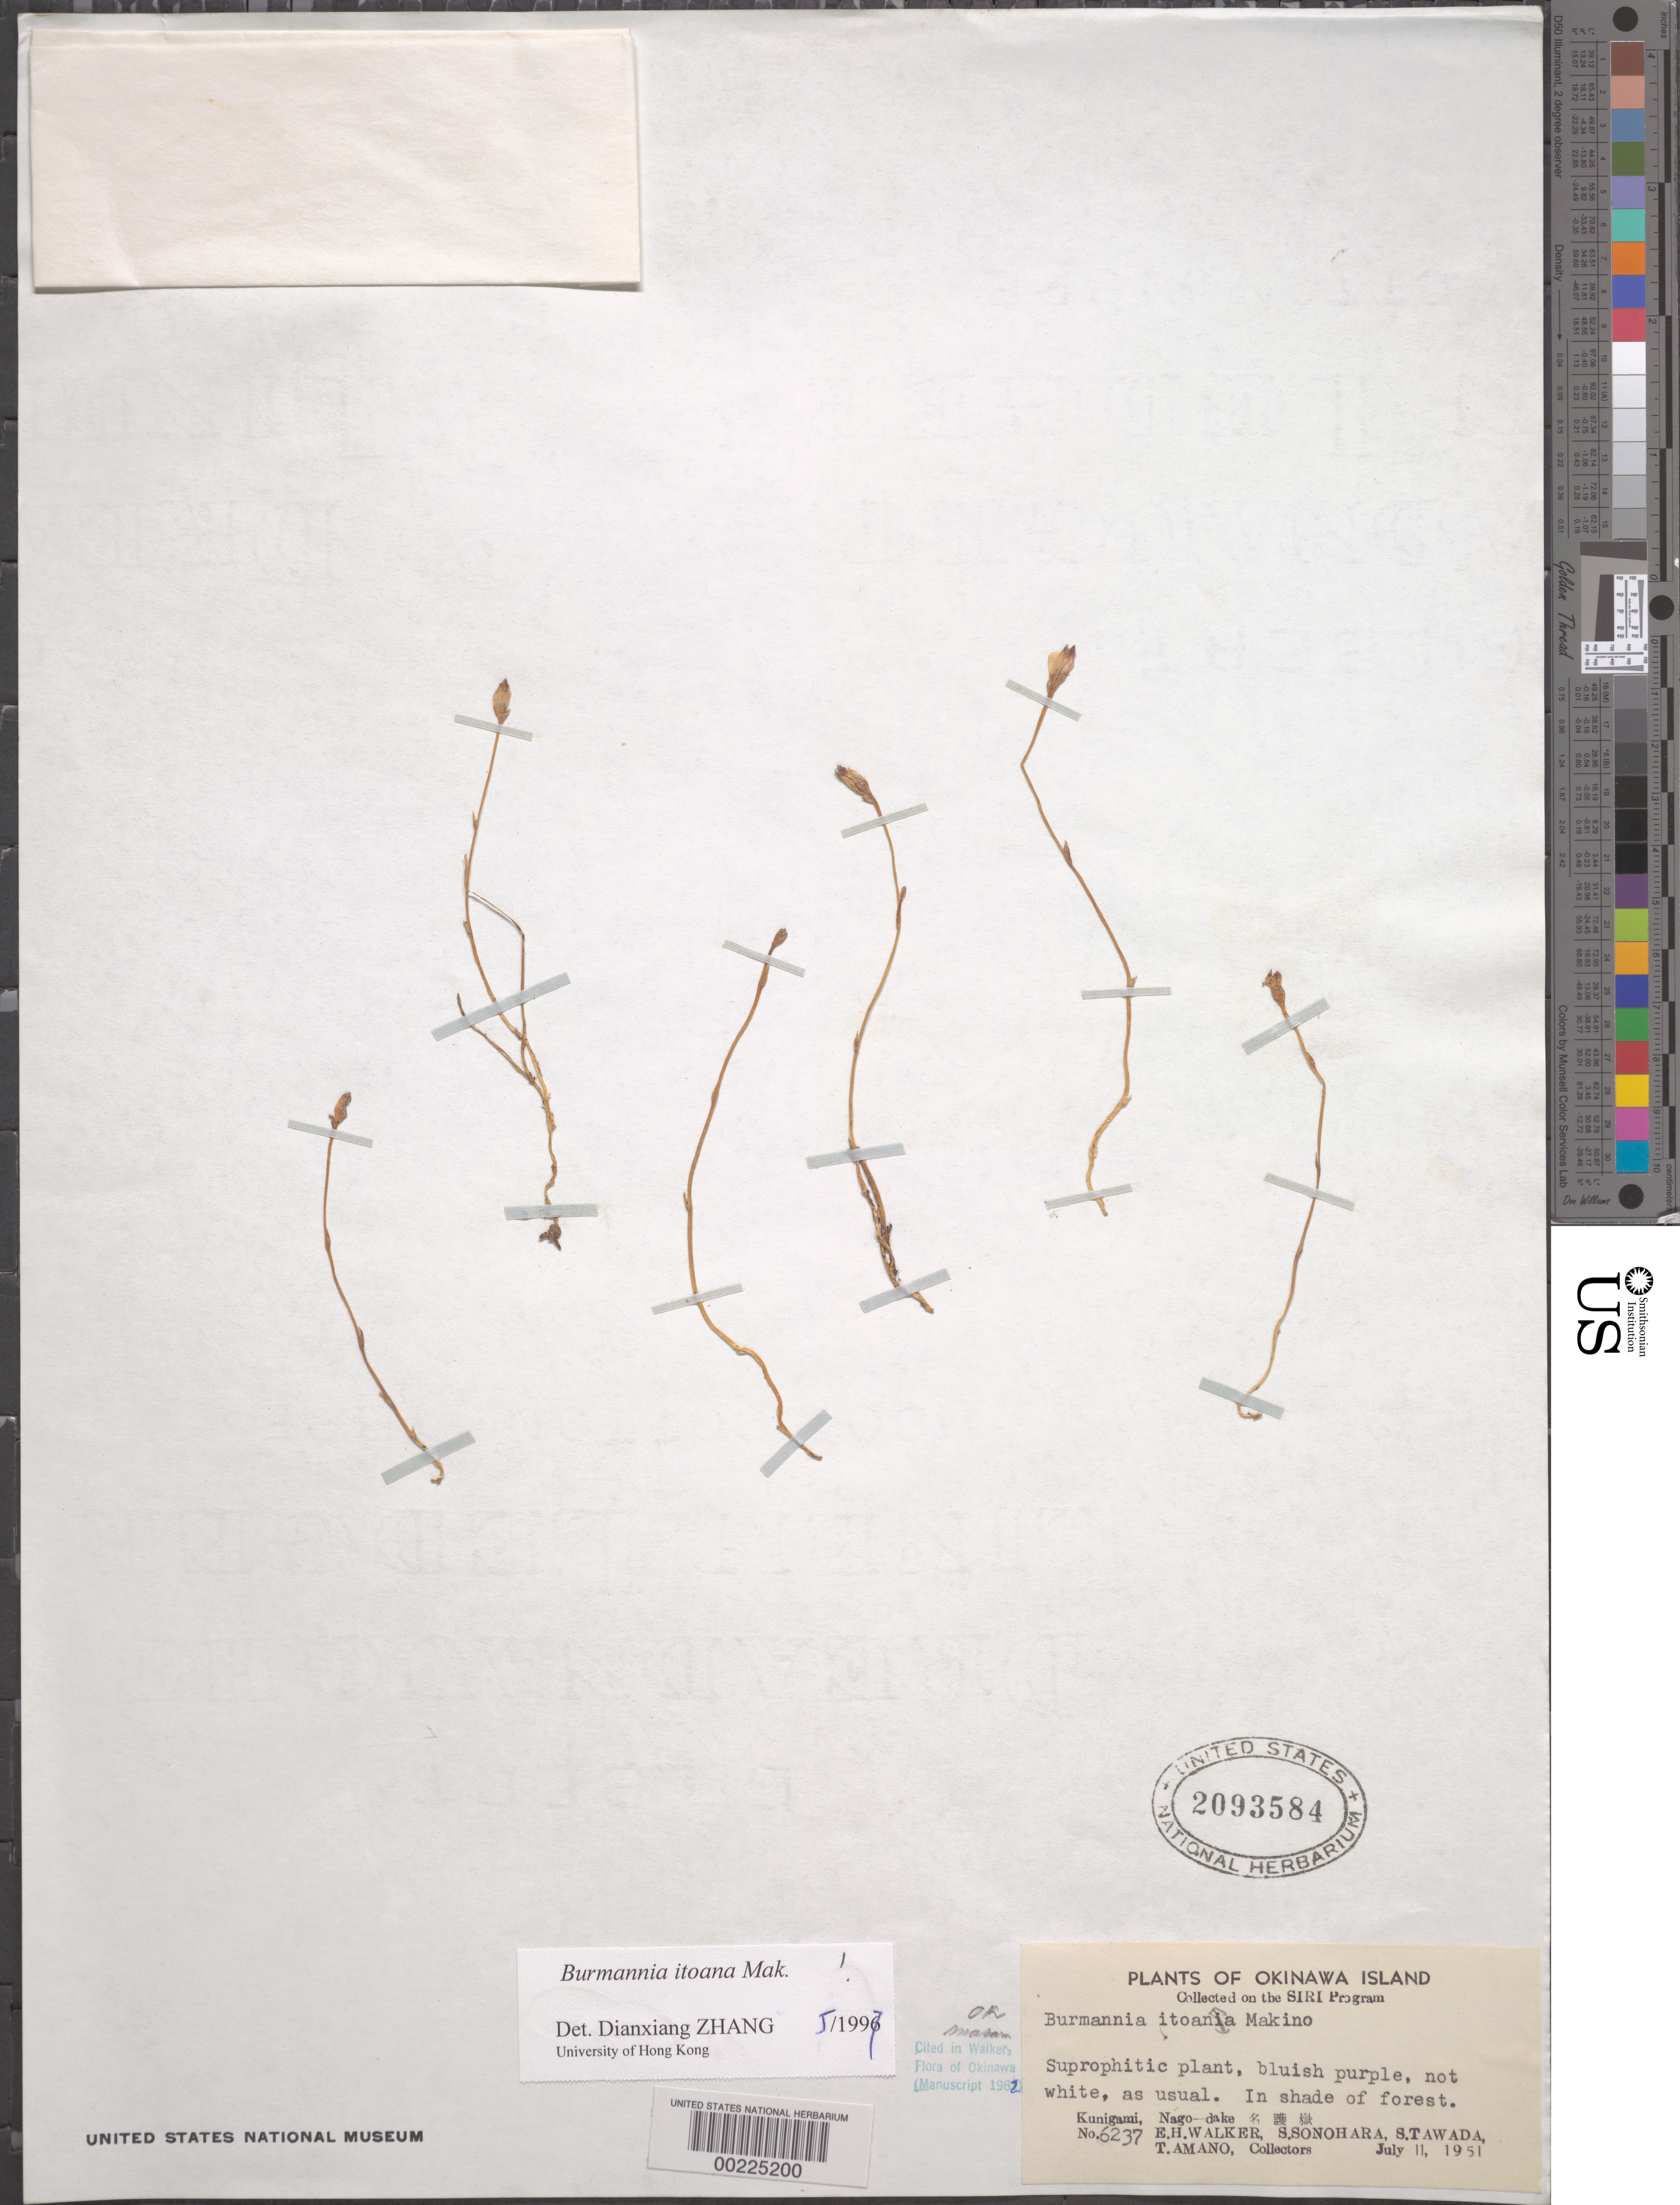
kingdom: Plantae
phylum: Tracheophyta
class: Liliopsida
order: Dioscoreales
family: Burmanniaceae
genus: Burmannia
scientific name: Burmannia itoana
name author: Makino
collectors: E. H. Walker, S. Sonohara, S. Tawada & T. Amano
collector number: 6237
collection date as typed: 11 Jul 1957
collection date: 1957-07-11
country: Japan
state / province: Okinawa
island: Okinawa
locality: Okinawa i. [Okinawa Is.]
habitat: Shade of forest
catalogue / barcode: US 2093584